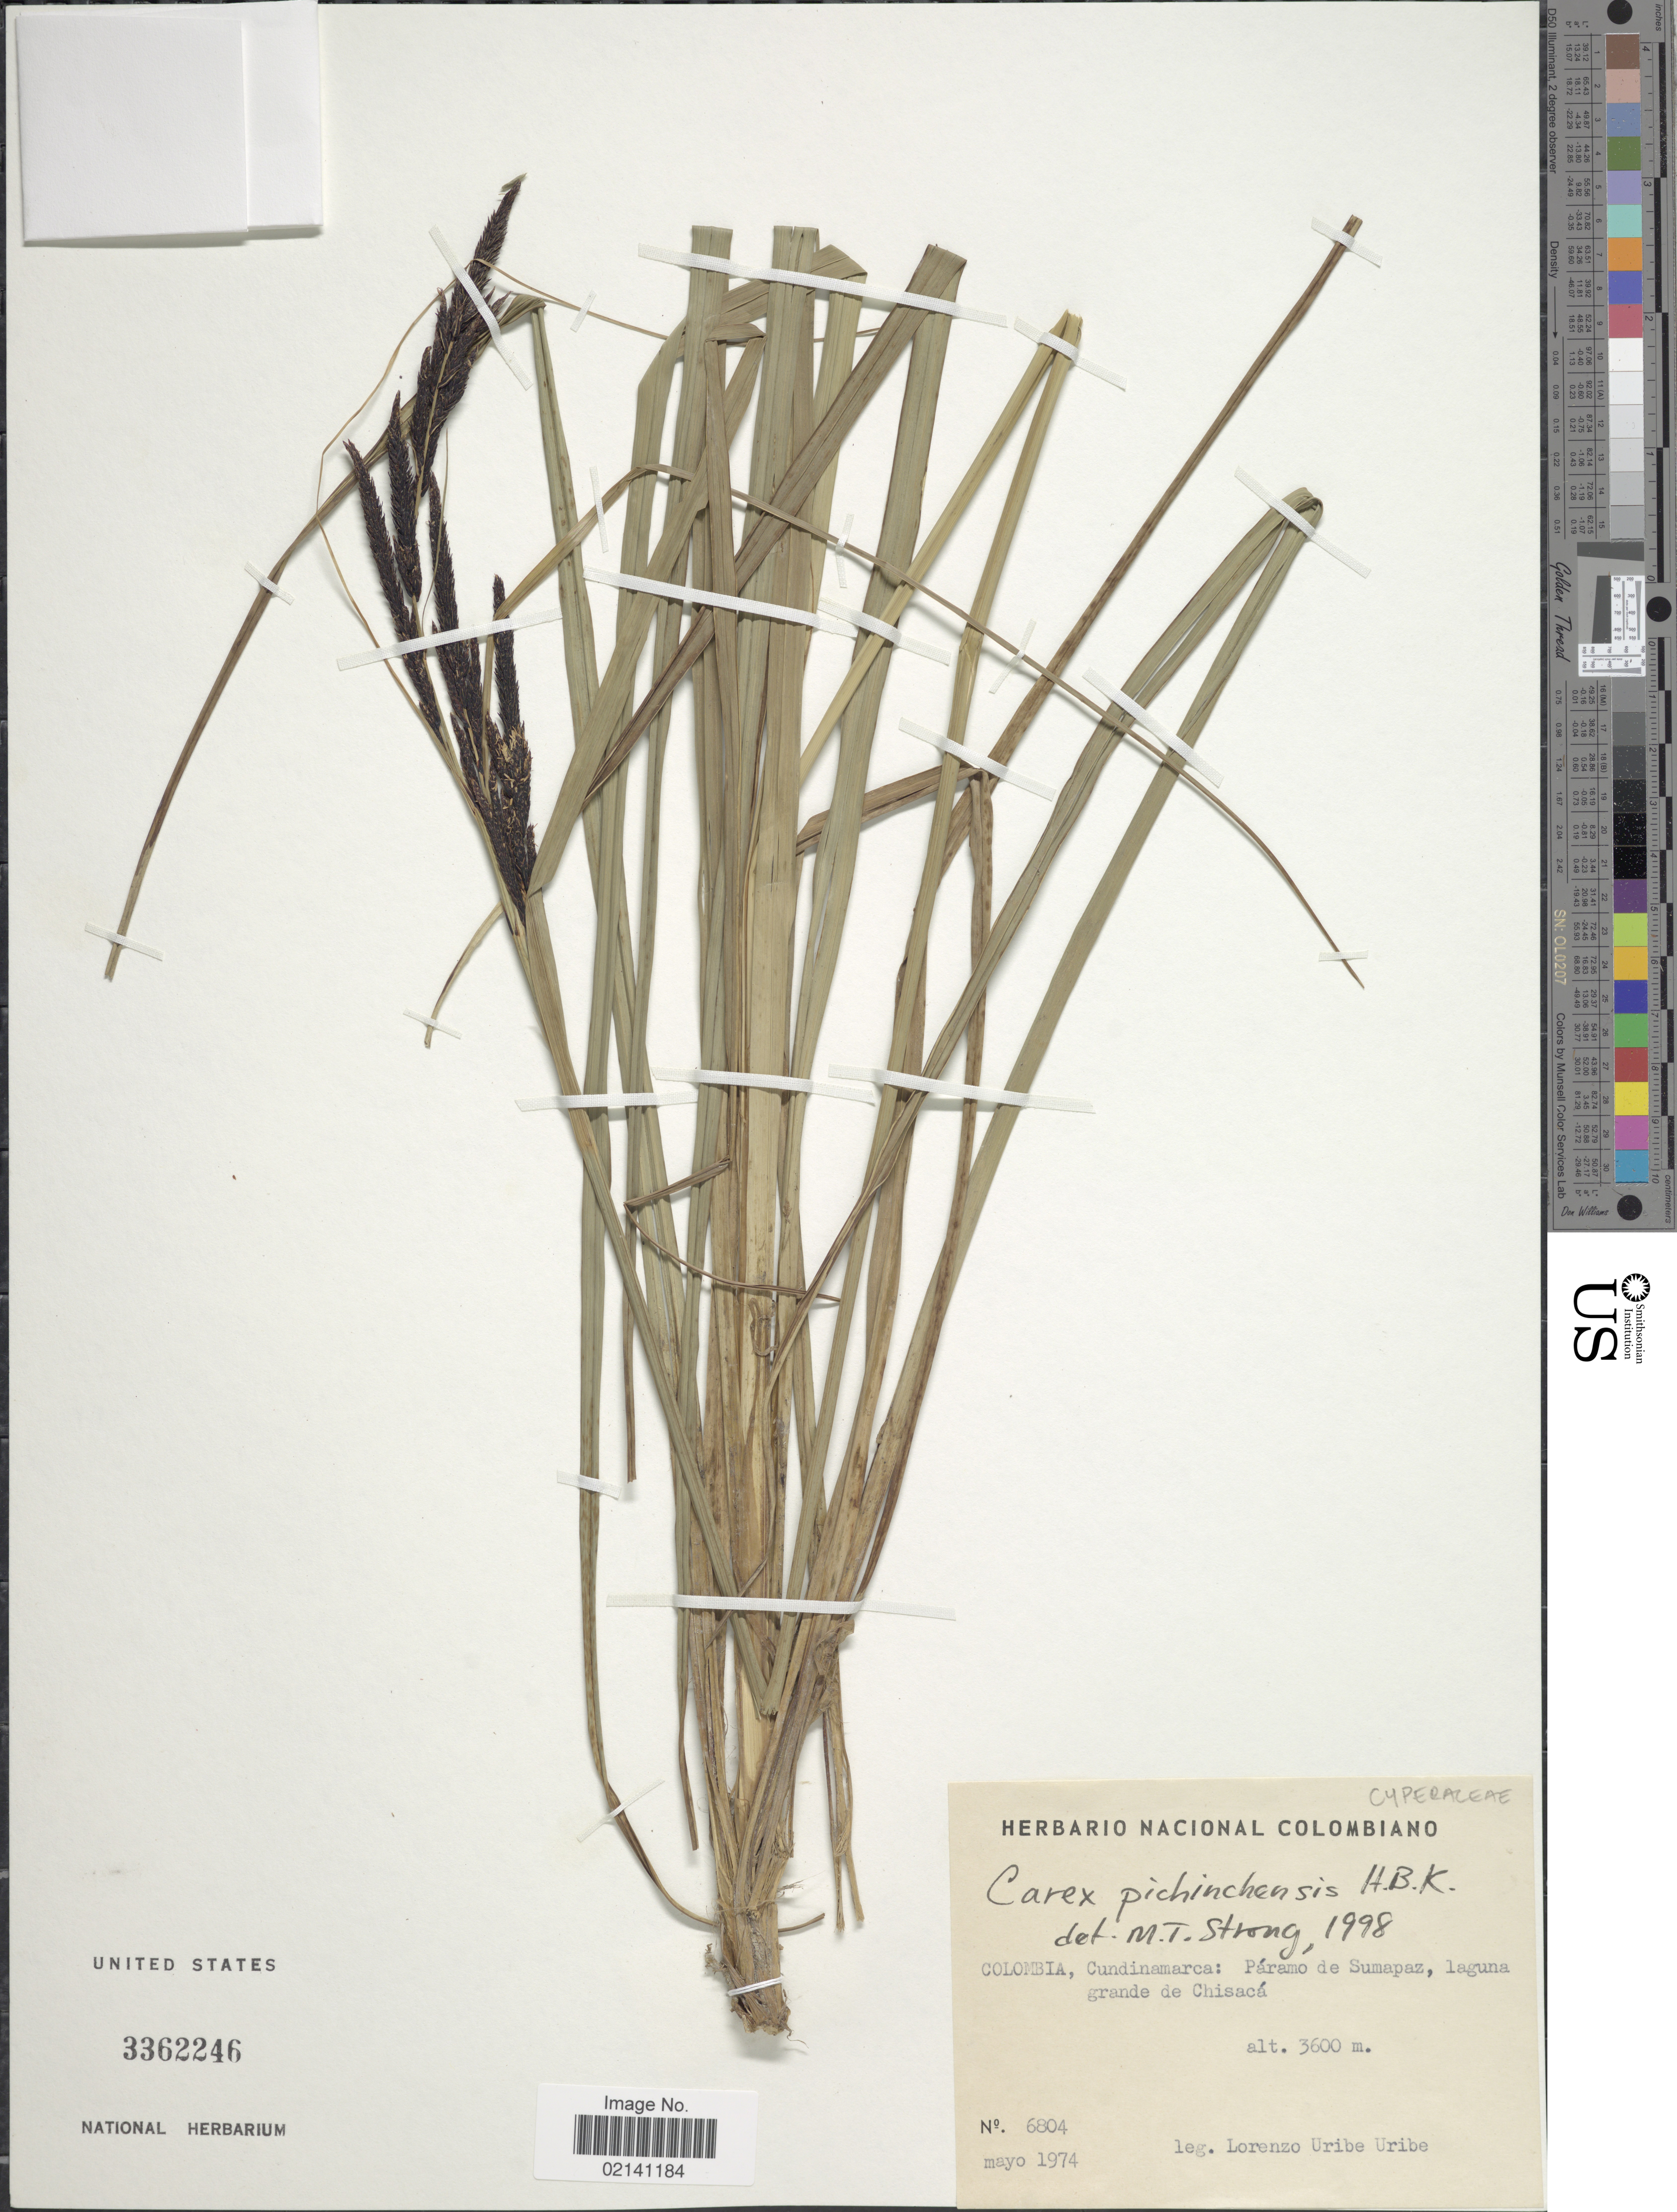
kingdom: Plantae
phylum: Tracheophyta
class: Liliopsida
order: Poales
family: Cyperaceae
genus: Carex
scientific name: Carex pichinchensis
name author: Kunth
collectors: L. Uribe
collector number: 6804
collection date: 1974-05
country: Colombia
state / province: Cundinamarca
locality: Paramo de Sumapaz, laguna grande de Chisaca.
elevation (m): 3600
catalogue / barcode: US 3362246